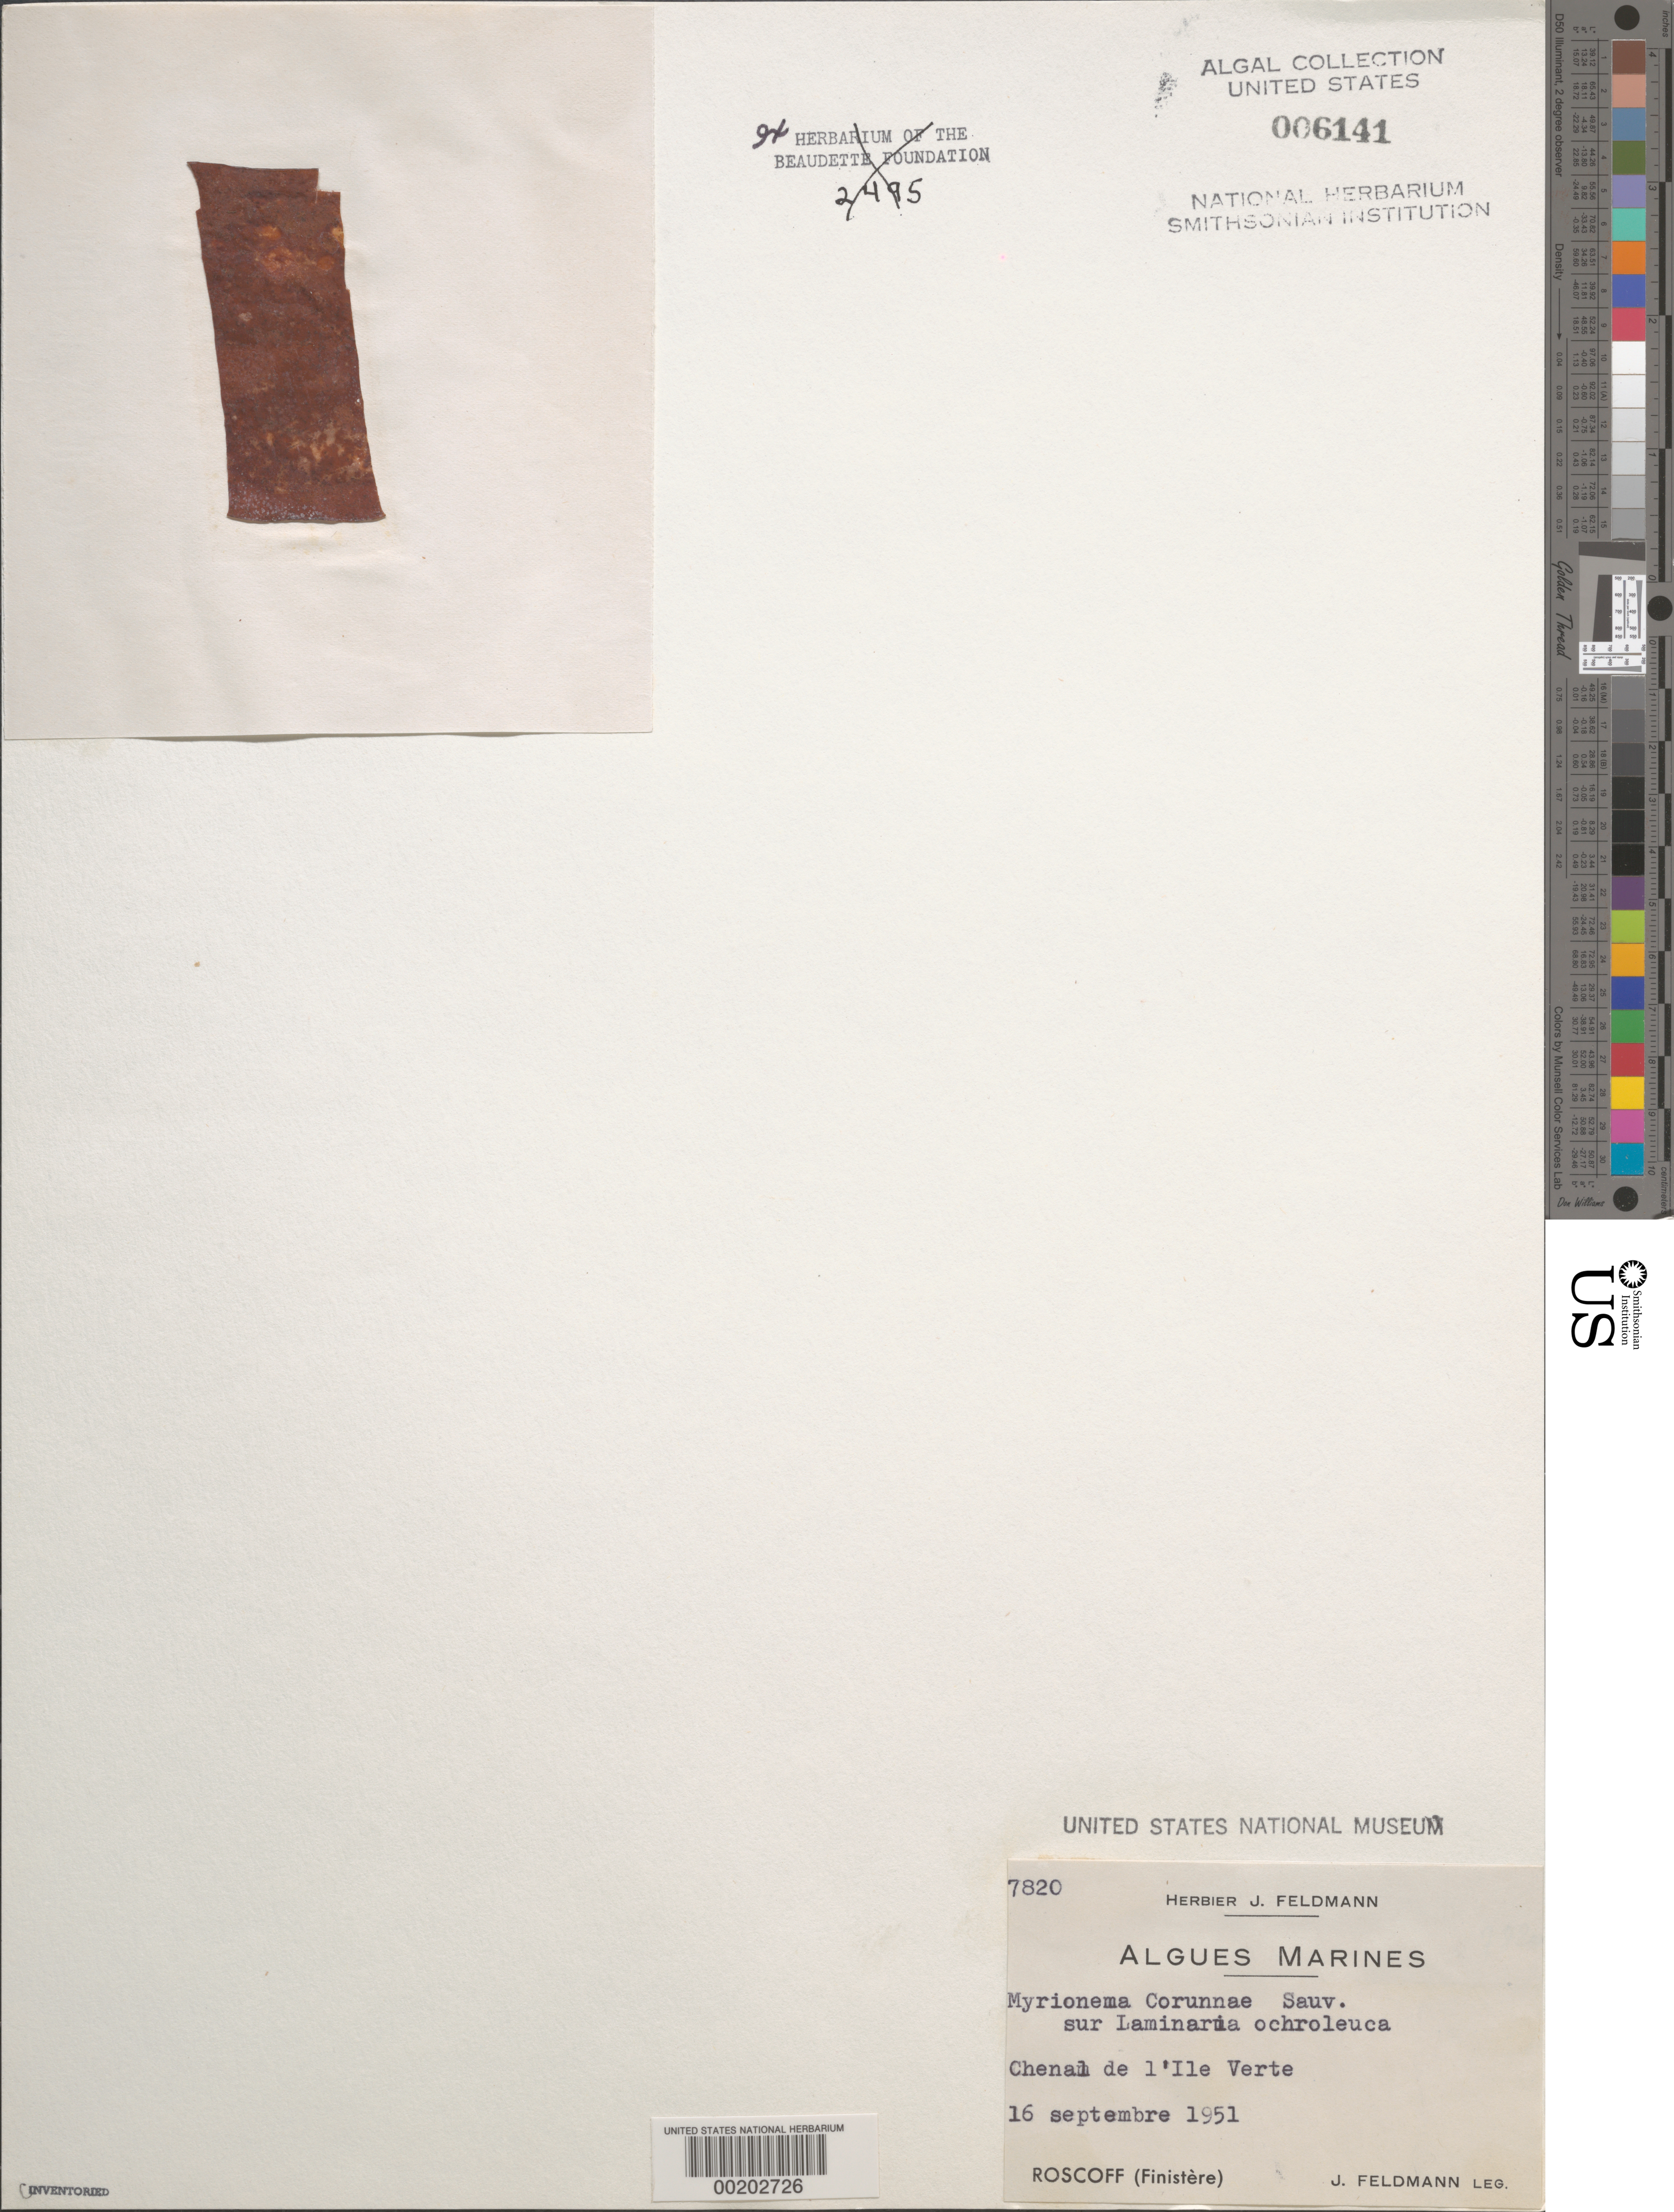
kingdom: Chromista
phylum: Ochrophyta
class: Phaeophyceae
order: Ectocarpales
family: Chordariaceae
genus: Myrionema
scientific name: Myrionema corunnae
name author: Sauv.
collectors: J. Feldmann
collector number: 7820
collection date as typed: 16 Sep 1951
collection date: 1951-09-16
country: France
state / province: Bretagne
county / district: Finistère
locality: Roscoff, Ile Verte channel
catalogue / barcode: US 6141